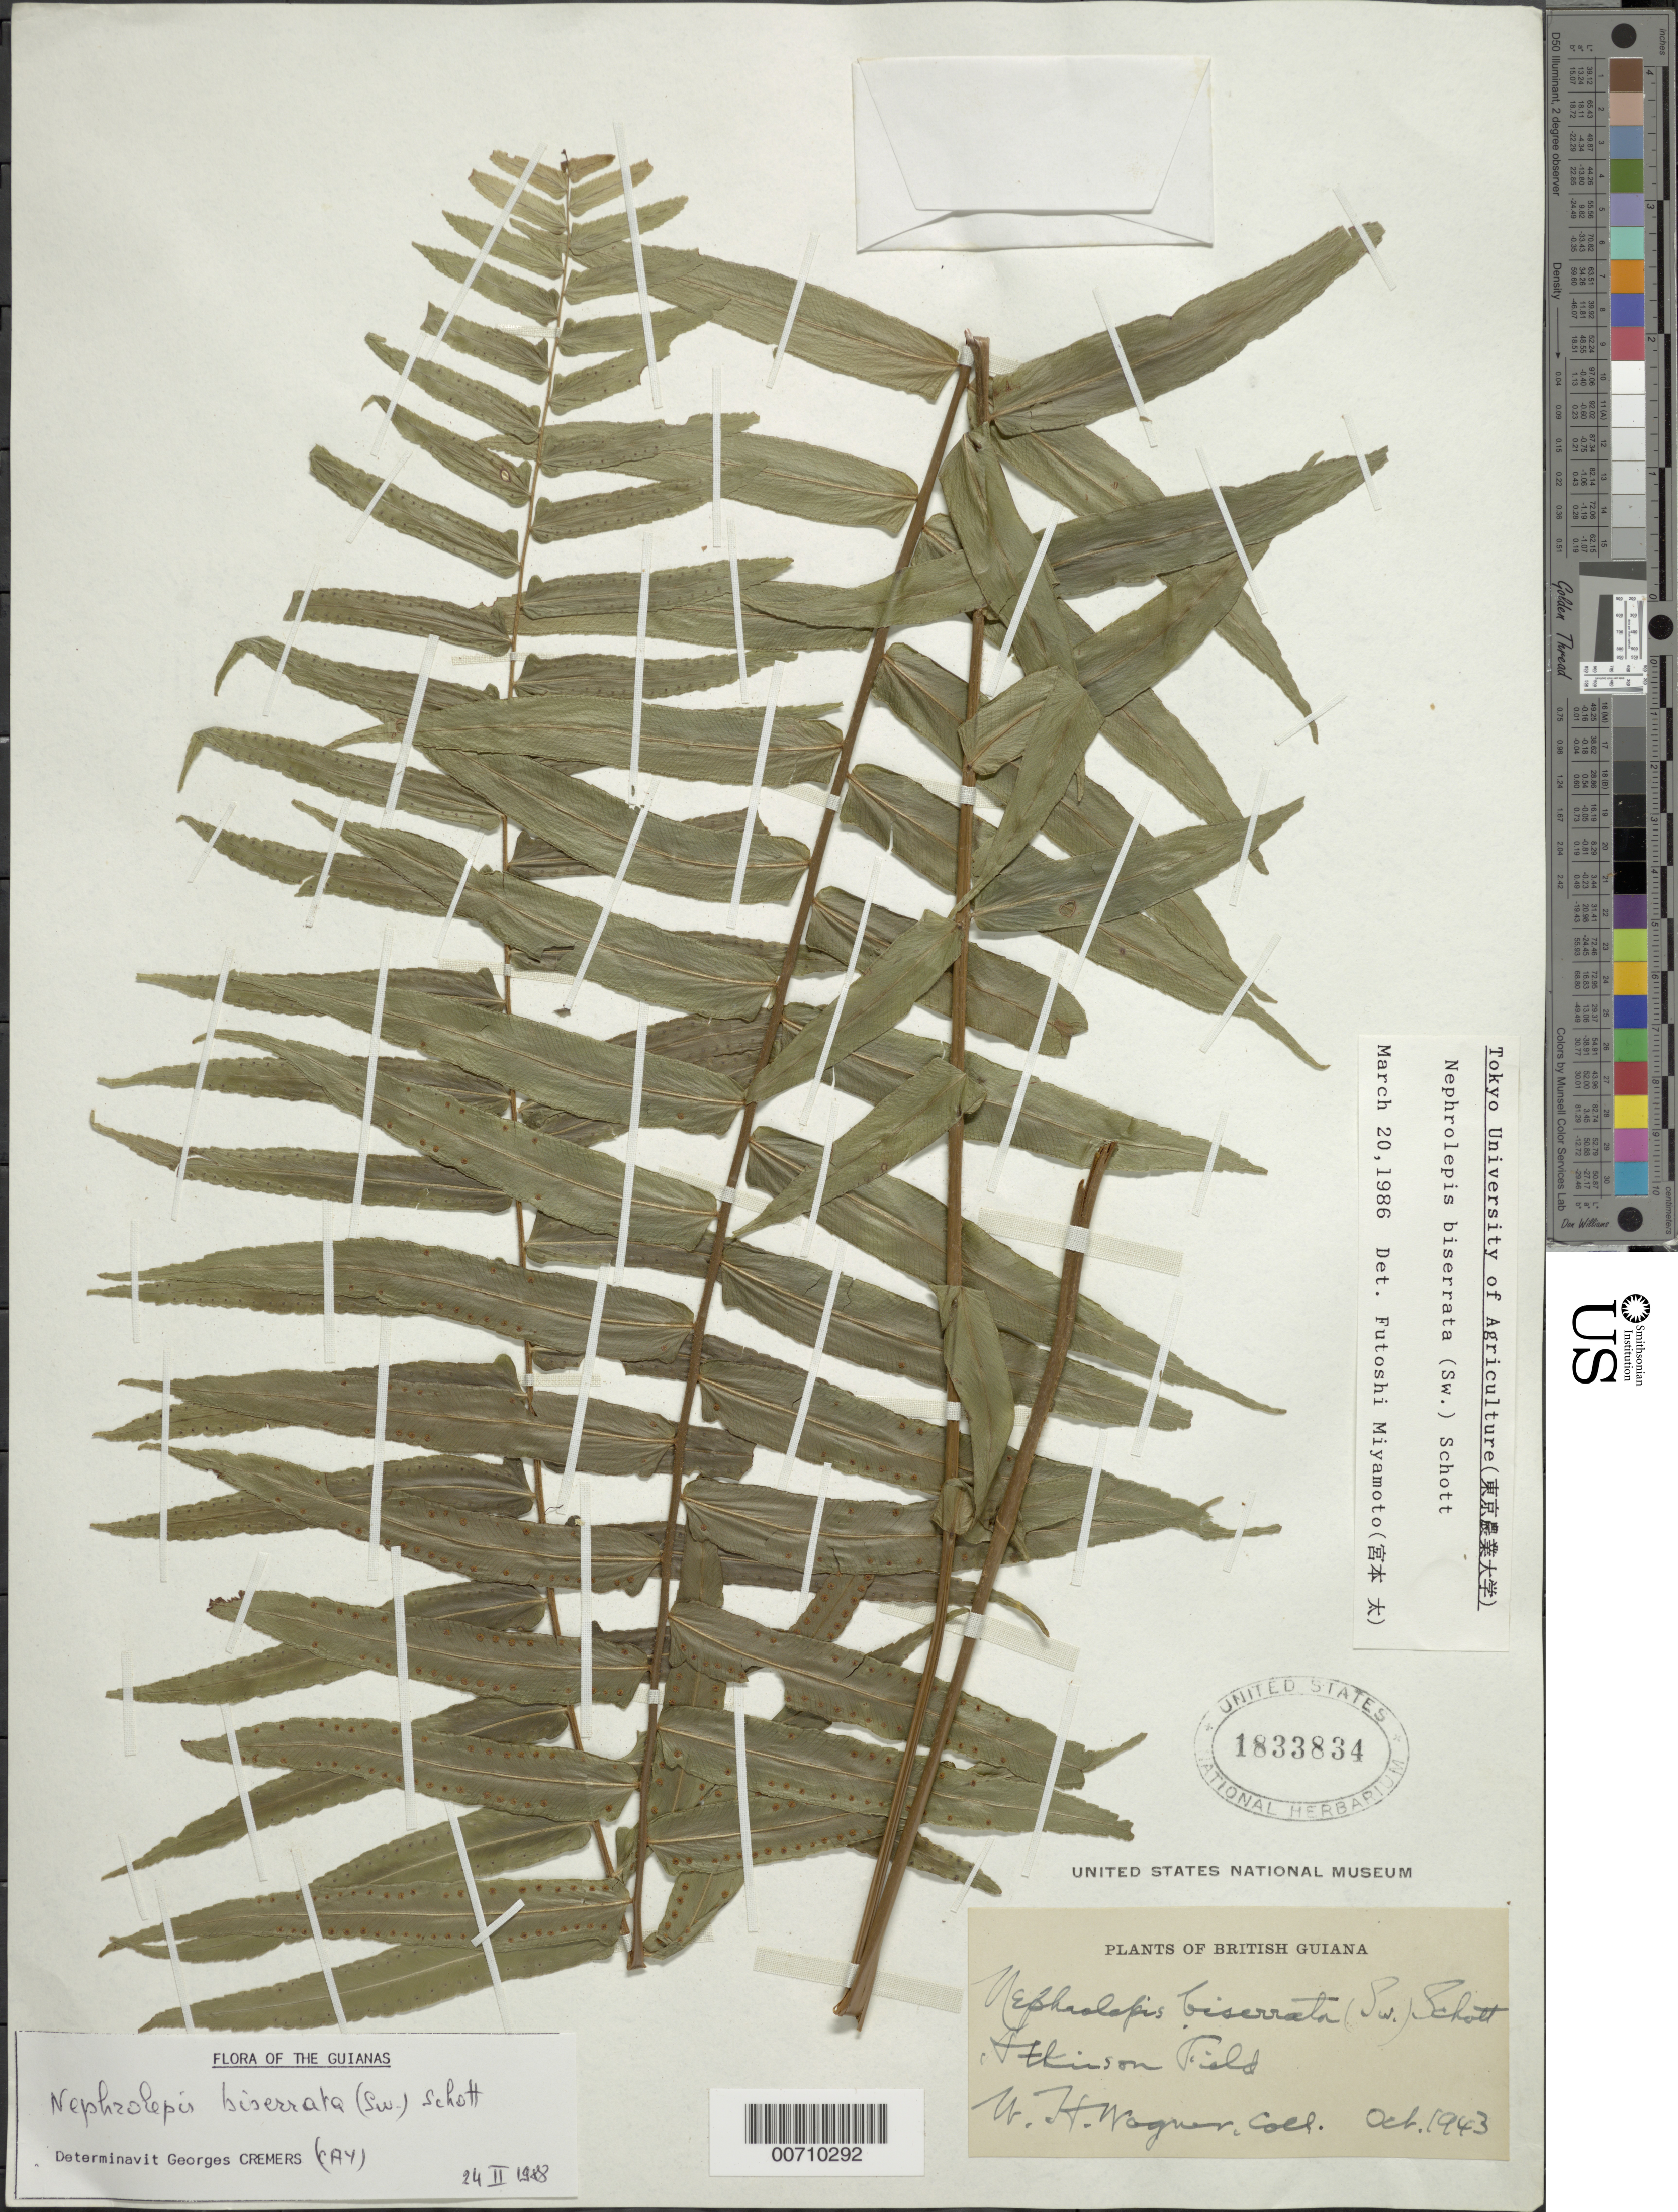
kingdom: Plantae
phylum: Tracheophyta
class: Polypodiopsida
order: Polypodiales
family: Nephrolepidaceae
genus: Nephrolepis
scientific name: Nephrolepis biserrata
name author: (Sw.) Schott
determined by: Cremers, Georges A.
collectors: W. H. Wagner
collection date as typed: Oct-43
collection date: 1943-10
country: Guyana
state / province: Demerara-Mahaica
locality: Atkinson Field, 26 mi. S of Georgetown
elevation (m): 40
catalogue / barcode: US 1833834